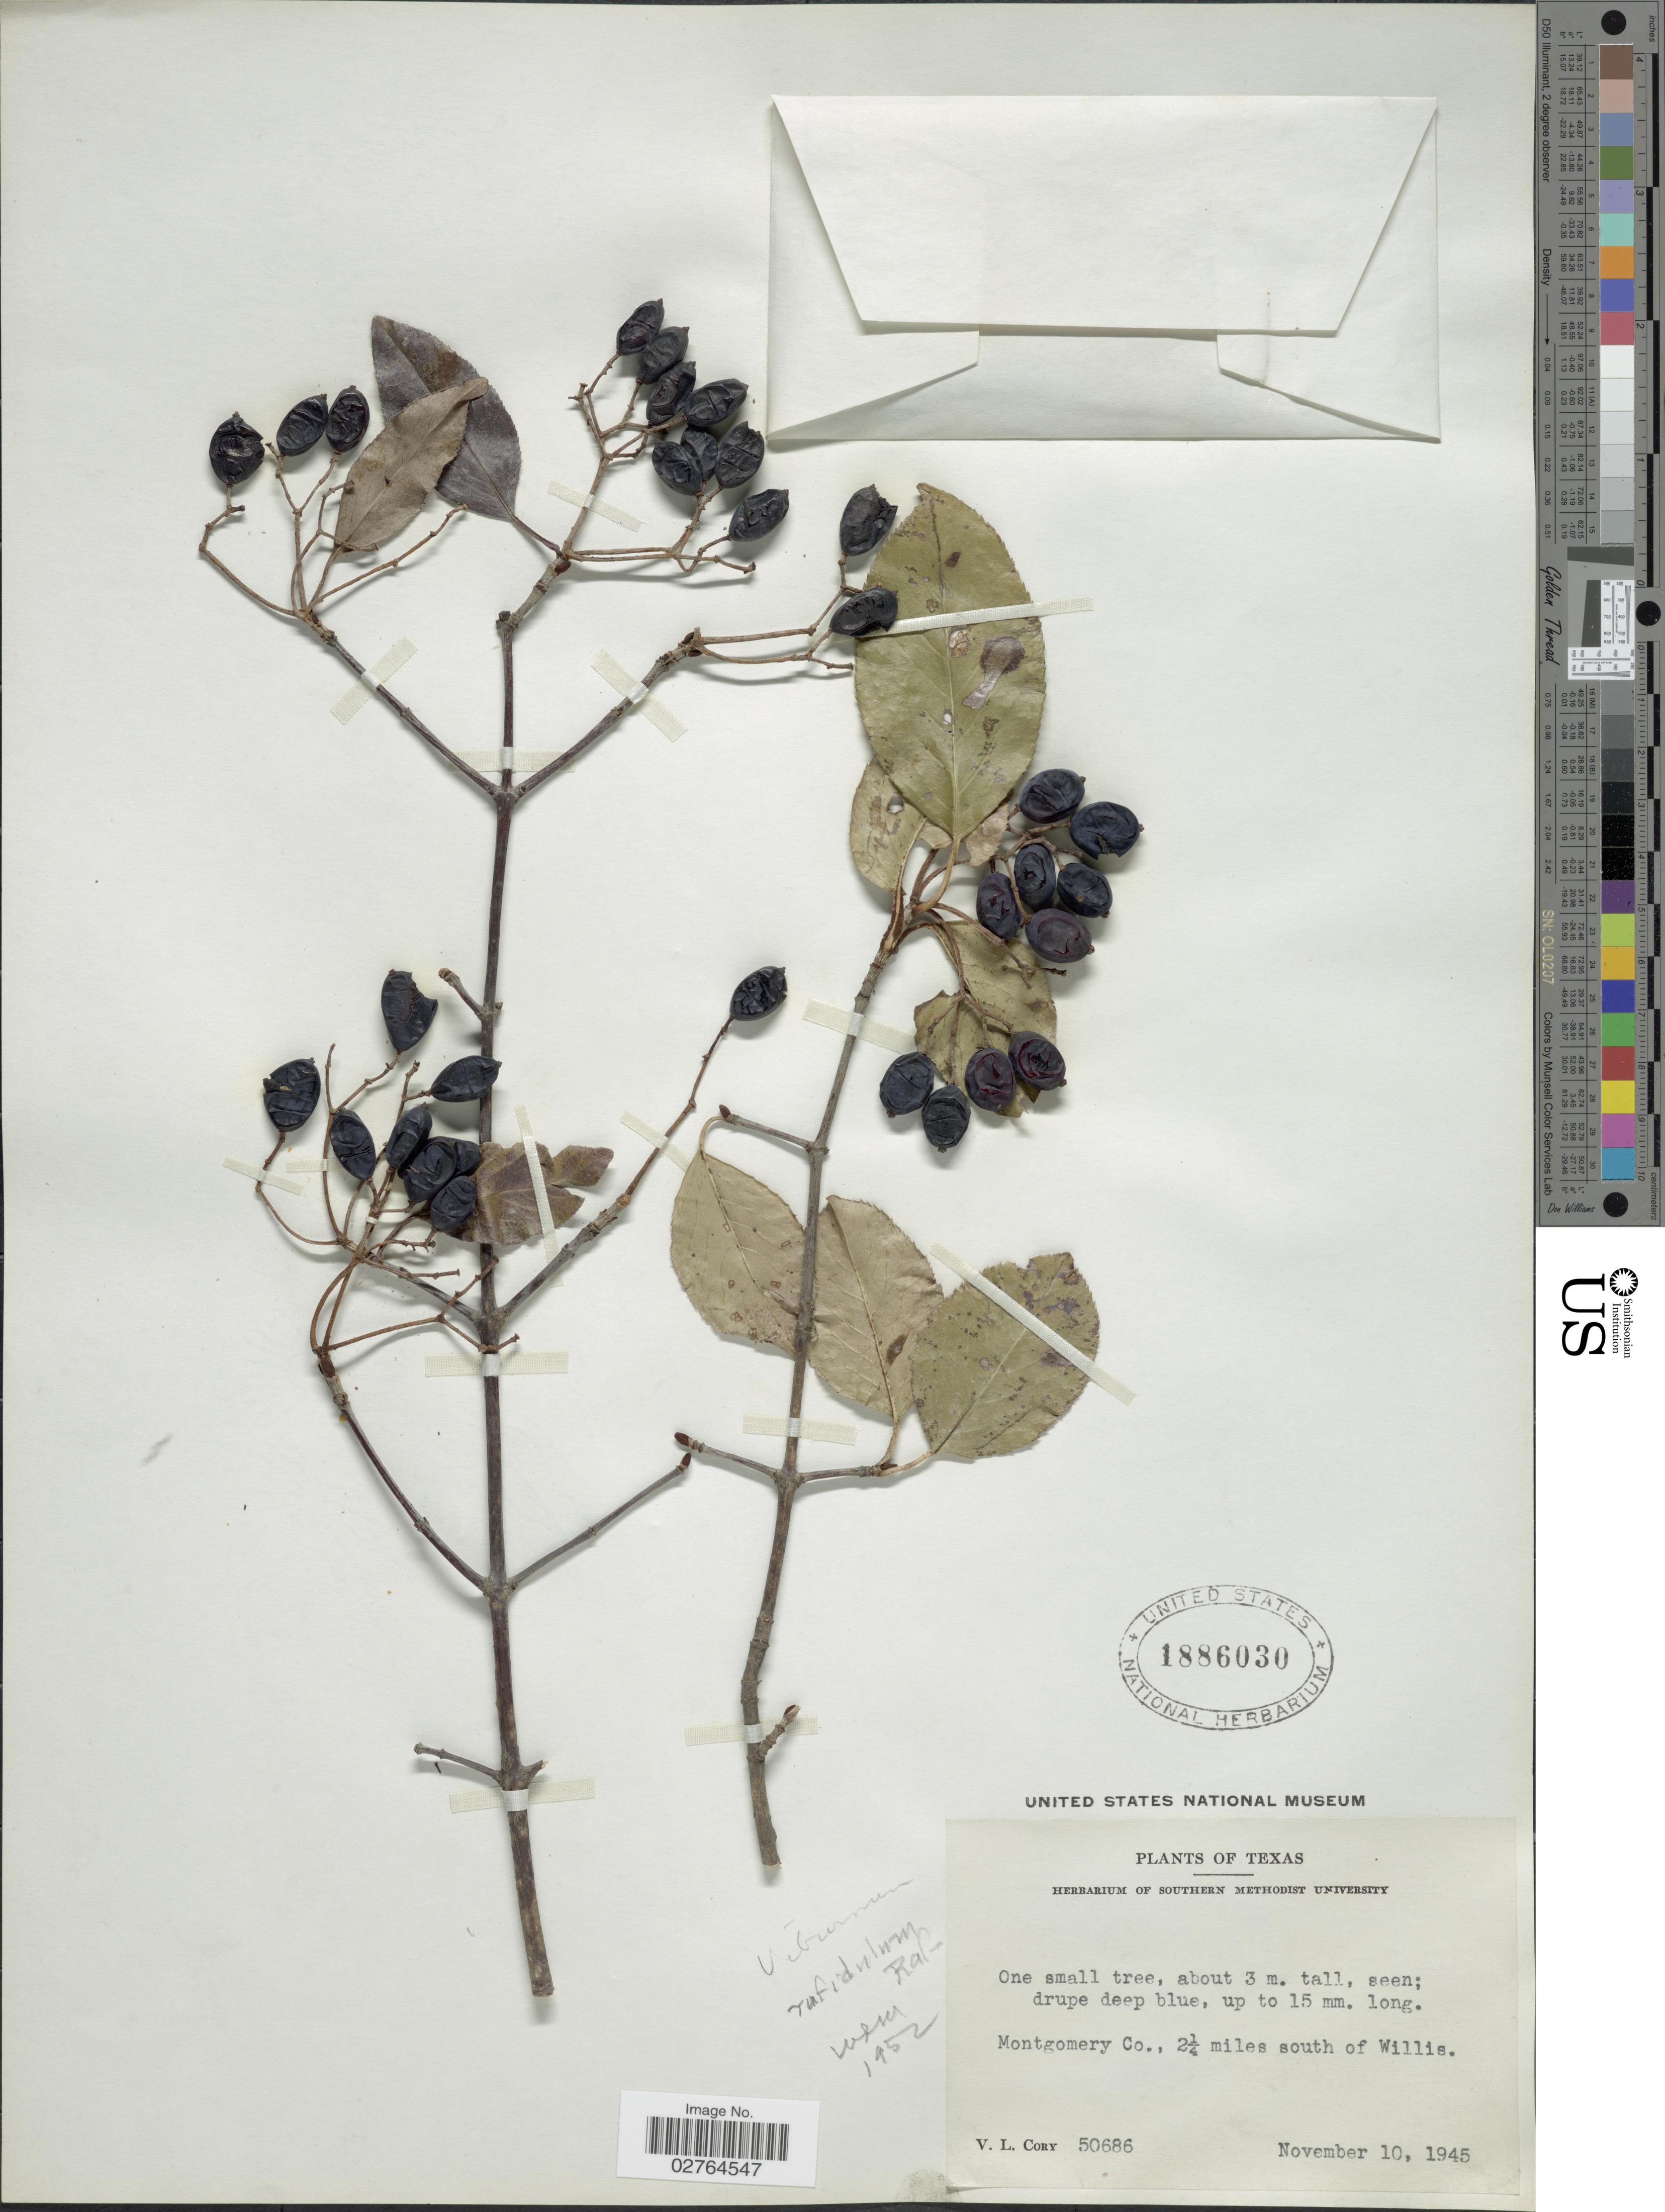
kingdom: Plantae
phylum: Tracheophyta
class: Magnoliopsida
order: Dipsacales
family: Viburnaceae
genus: Viburnum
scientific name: Viburnum rufidulum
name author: Raf.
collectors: V. Cory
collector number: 50686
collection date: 1945-11-10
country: United States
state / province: Texas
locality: Montgomery Co., 2¼ miles south of Willis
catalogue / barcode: US 1886030